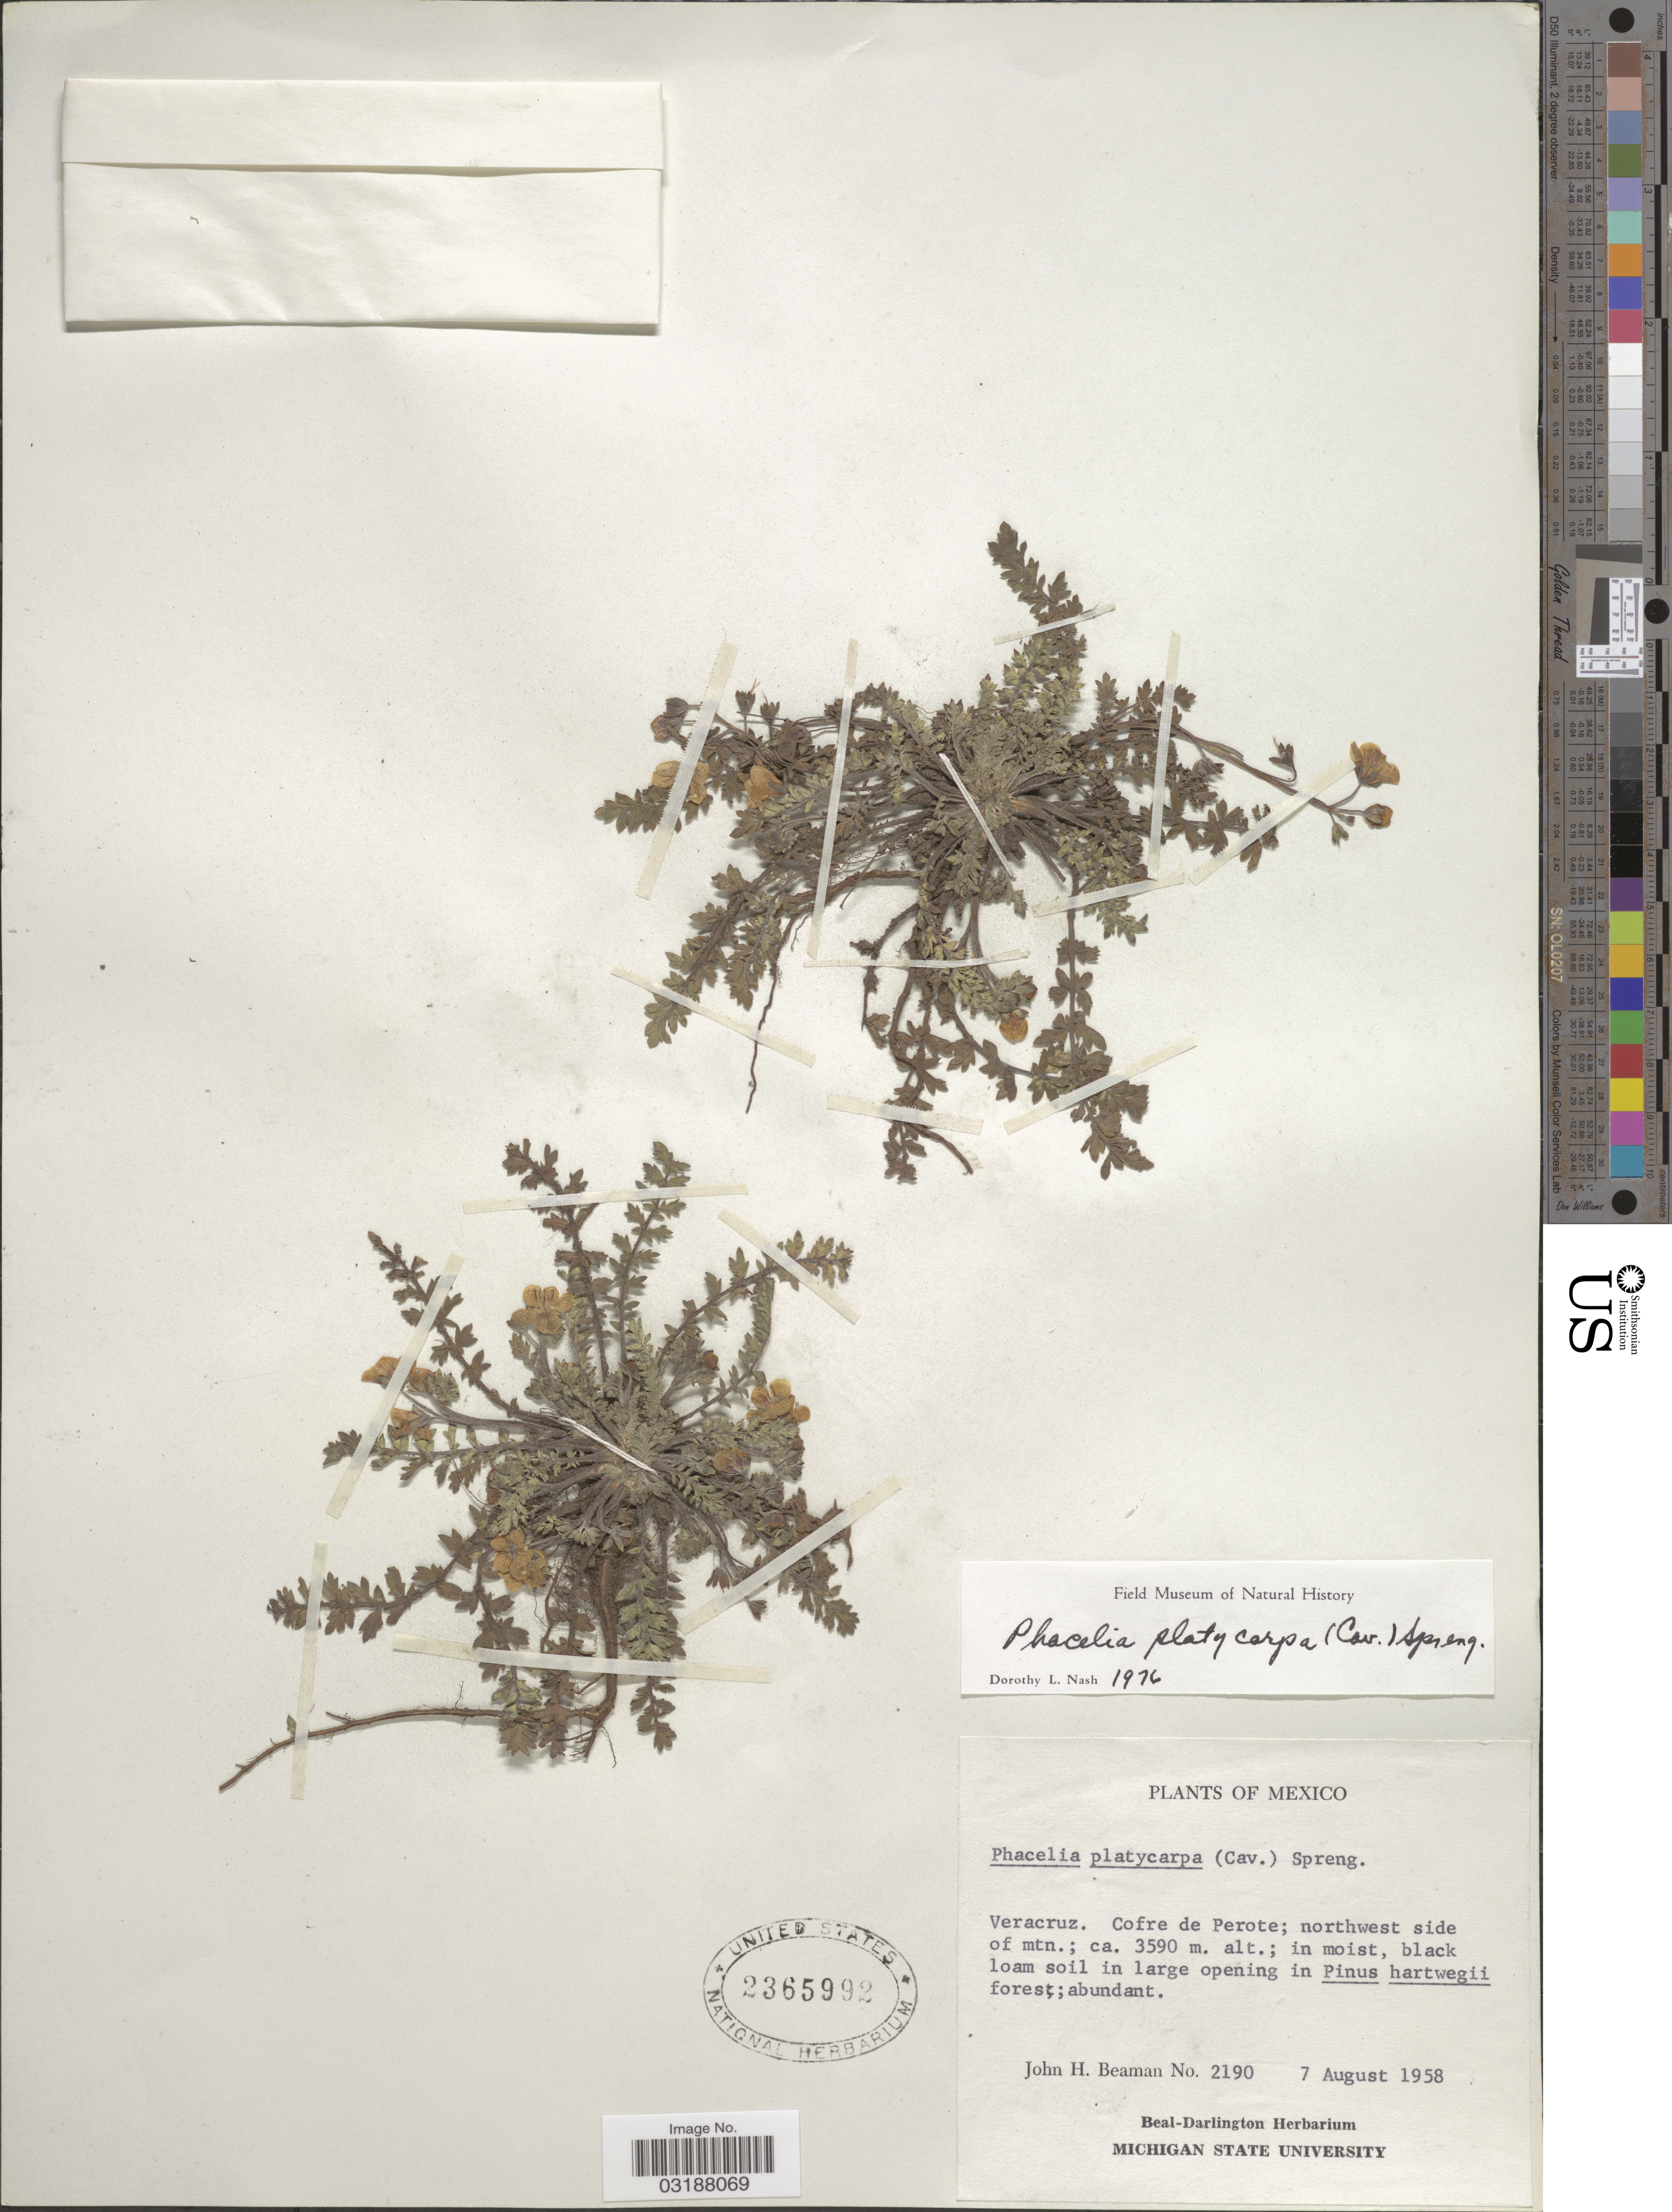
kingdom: Plantae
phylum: Tracheophyta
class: Magnoliopsida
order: Boraginales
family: Hydrophyllaceae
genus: Phacelia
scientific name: Phacelia platycarpa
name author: (Cav.) Spreng.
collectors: J. H. Beaman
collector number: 2190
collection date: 1958-08-07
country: Mexico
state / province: Veracruz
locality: Veracruz. Cofre de Perote; northwest side of mtn.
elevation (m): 3590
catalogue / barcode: US 2365992